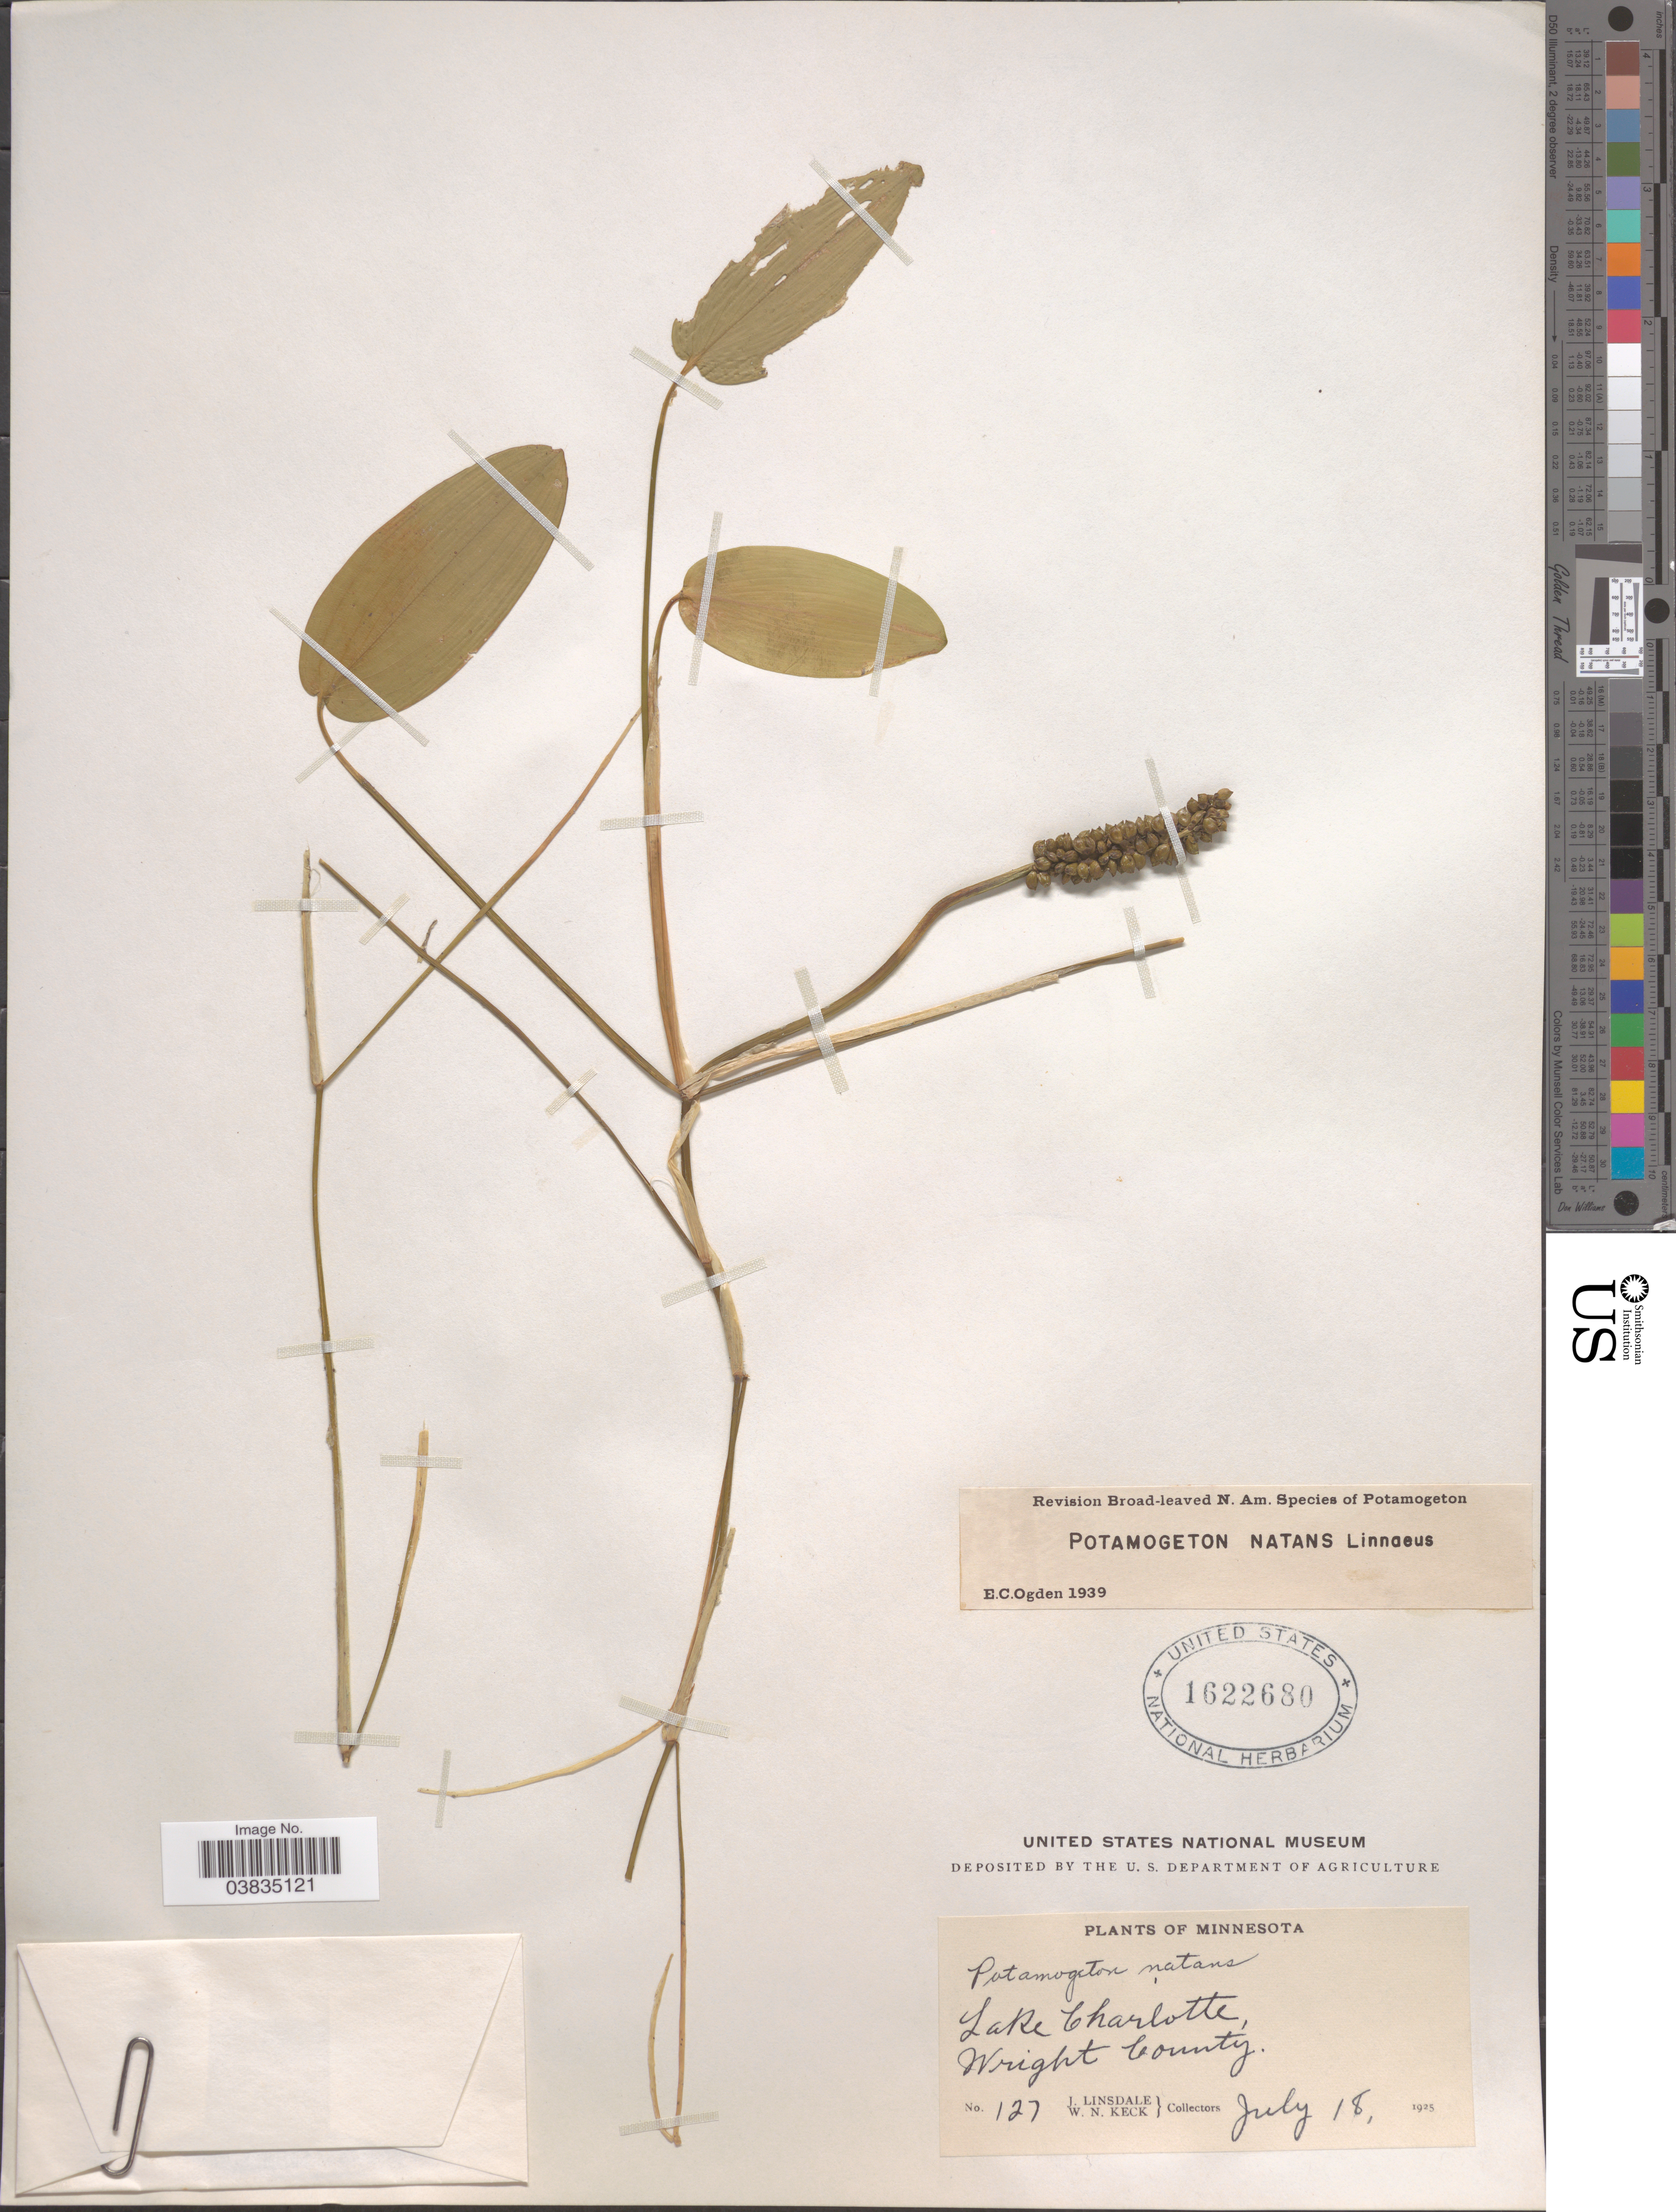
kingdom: Plantae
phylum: Tracheophyta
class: Liliopsida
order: Alismatales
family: Potamogetonaceae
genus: Potamogeton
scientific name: Potamogeton natans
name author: L.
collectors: J. Linsdale & W. Keck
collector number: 127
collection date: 1925-07-18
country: United States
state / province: Minnesota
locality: Lake Charlotte, Wright County.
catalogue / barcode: US 1622680